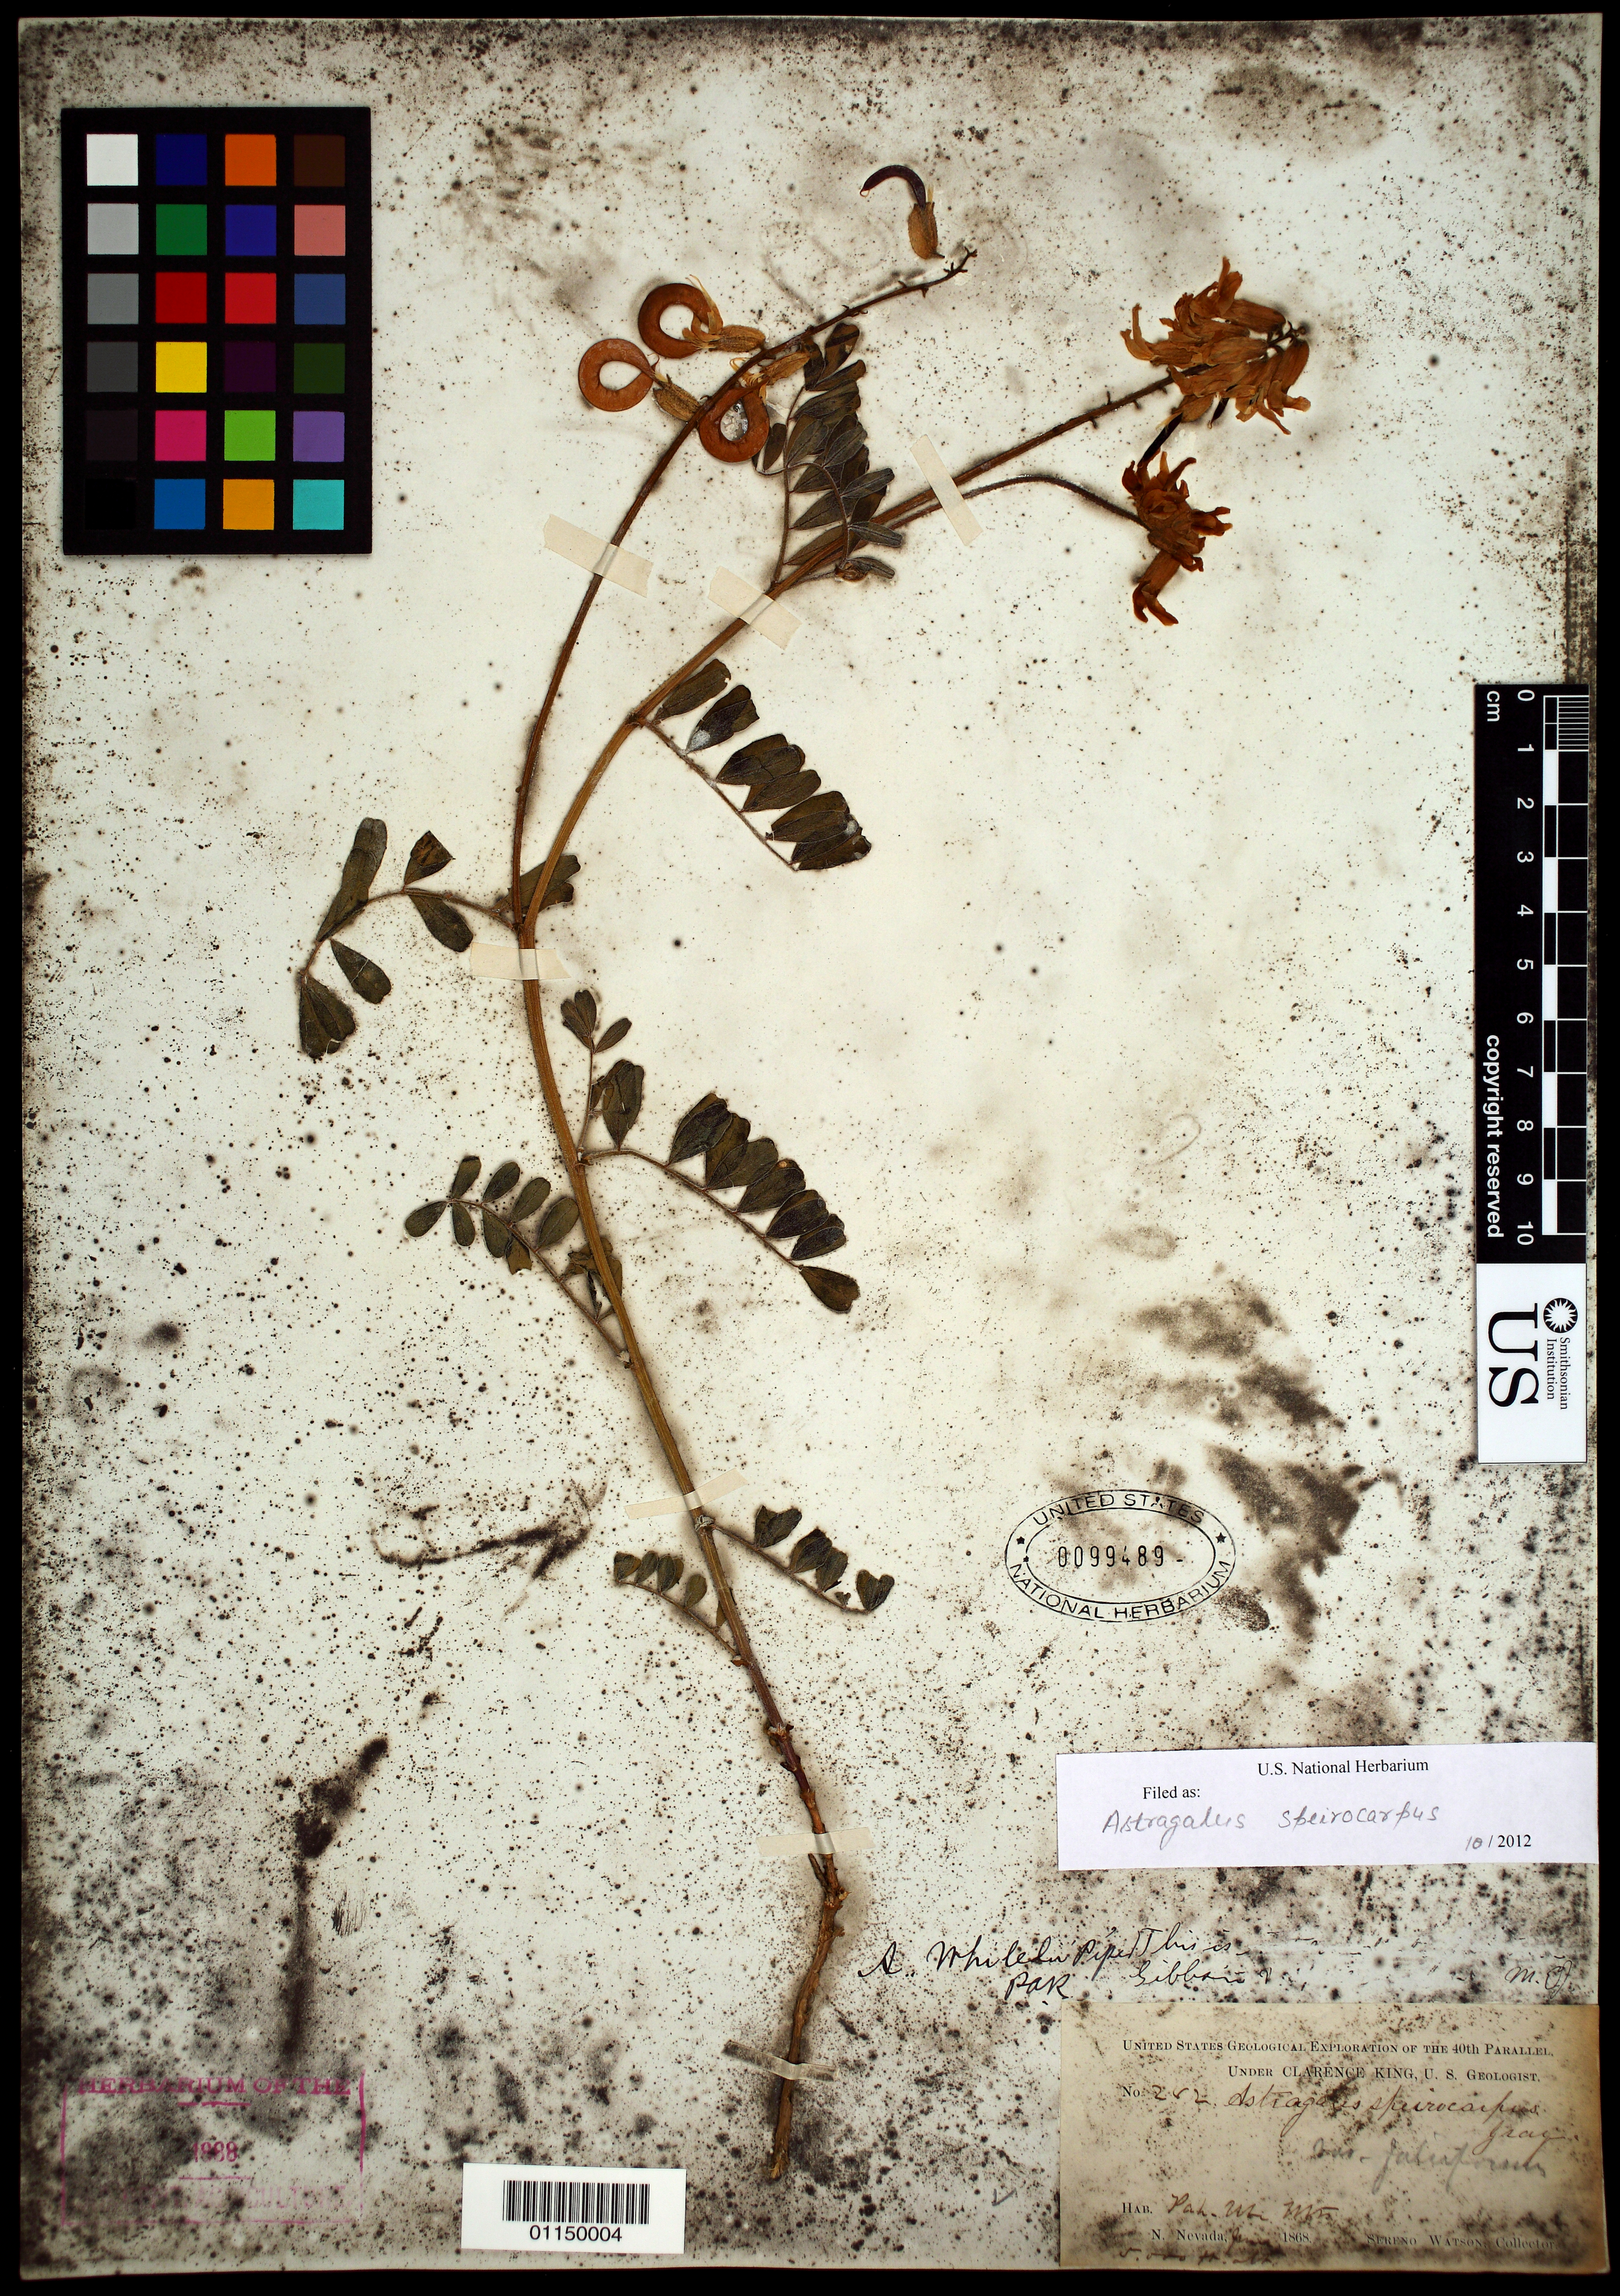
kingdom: Plantae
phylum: Tracheophyta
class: Magnoliopsida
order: Fabales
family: Fabaceae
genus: Astragalus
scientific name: Astragalus speirocarpus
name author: A. Gray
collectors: S. Watson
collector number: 282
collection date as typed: Jun 1868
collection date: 1868-06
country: United States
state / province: Nevada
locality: Pah-hue Mountains, N. Nevada.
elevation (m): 1524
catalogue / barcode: US 99489